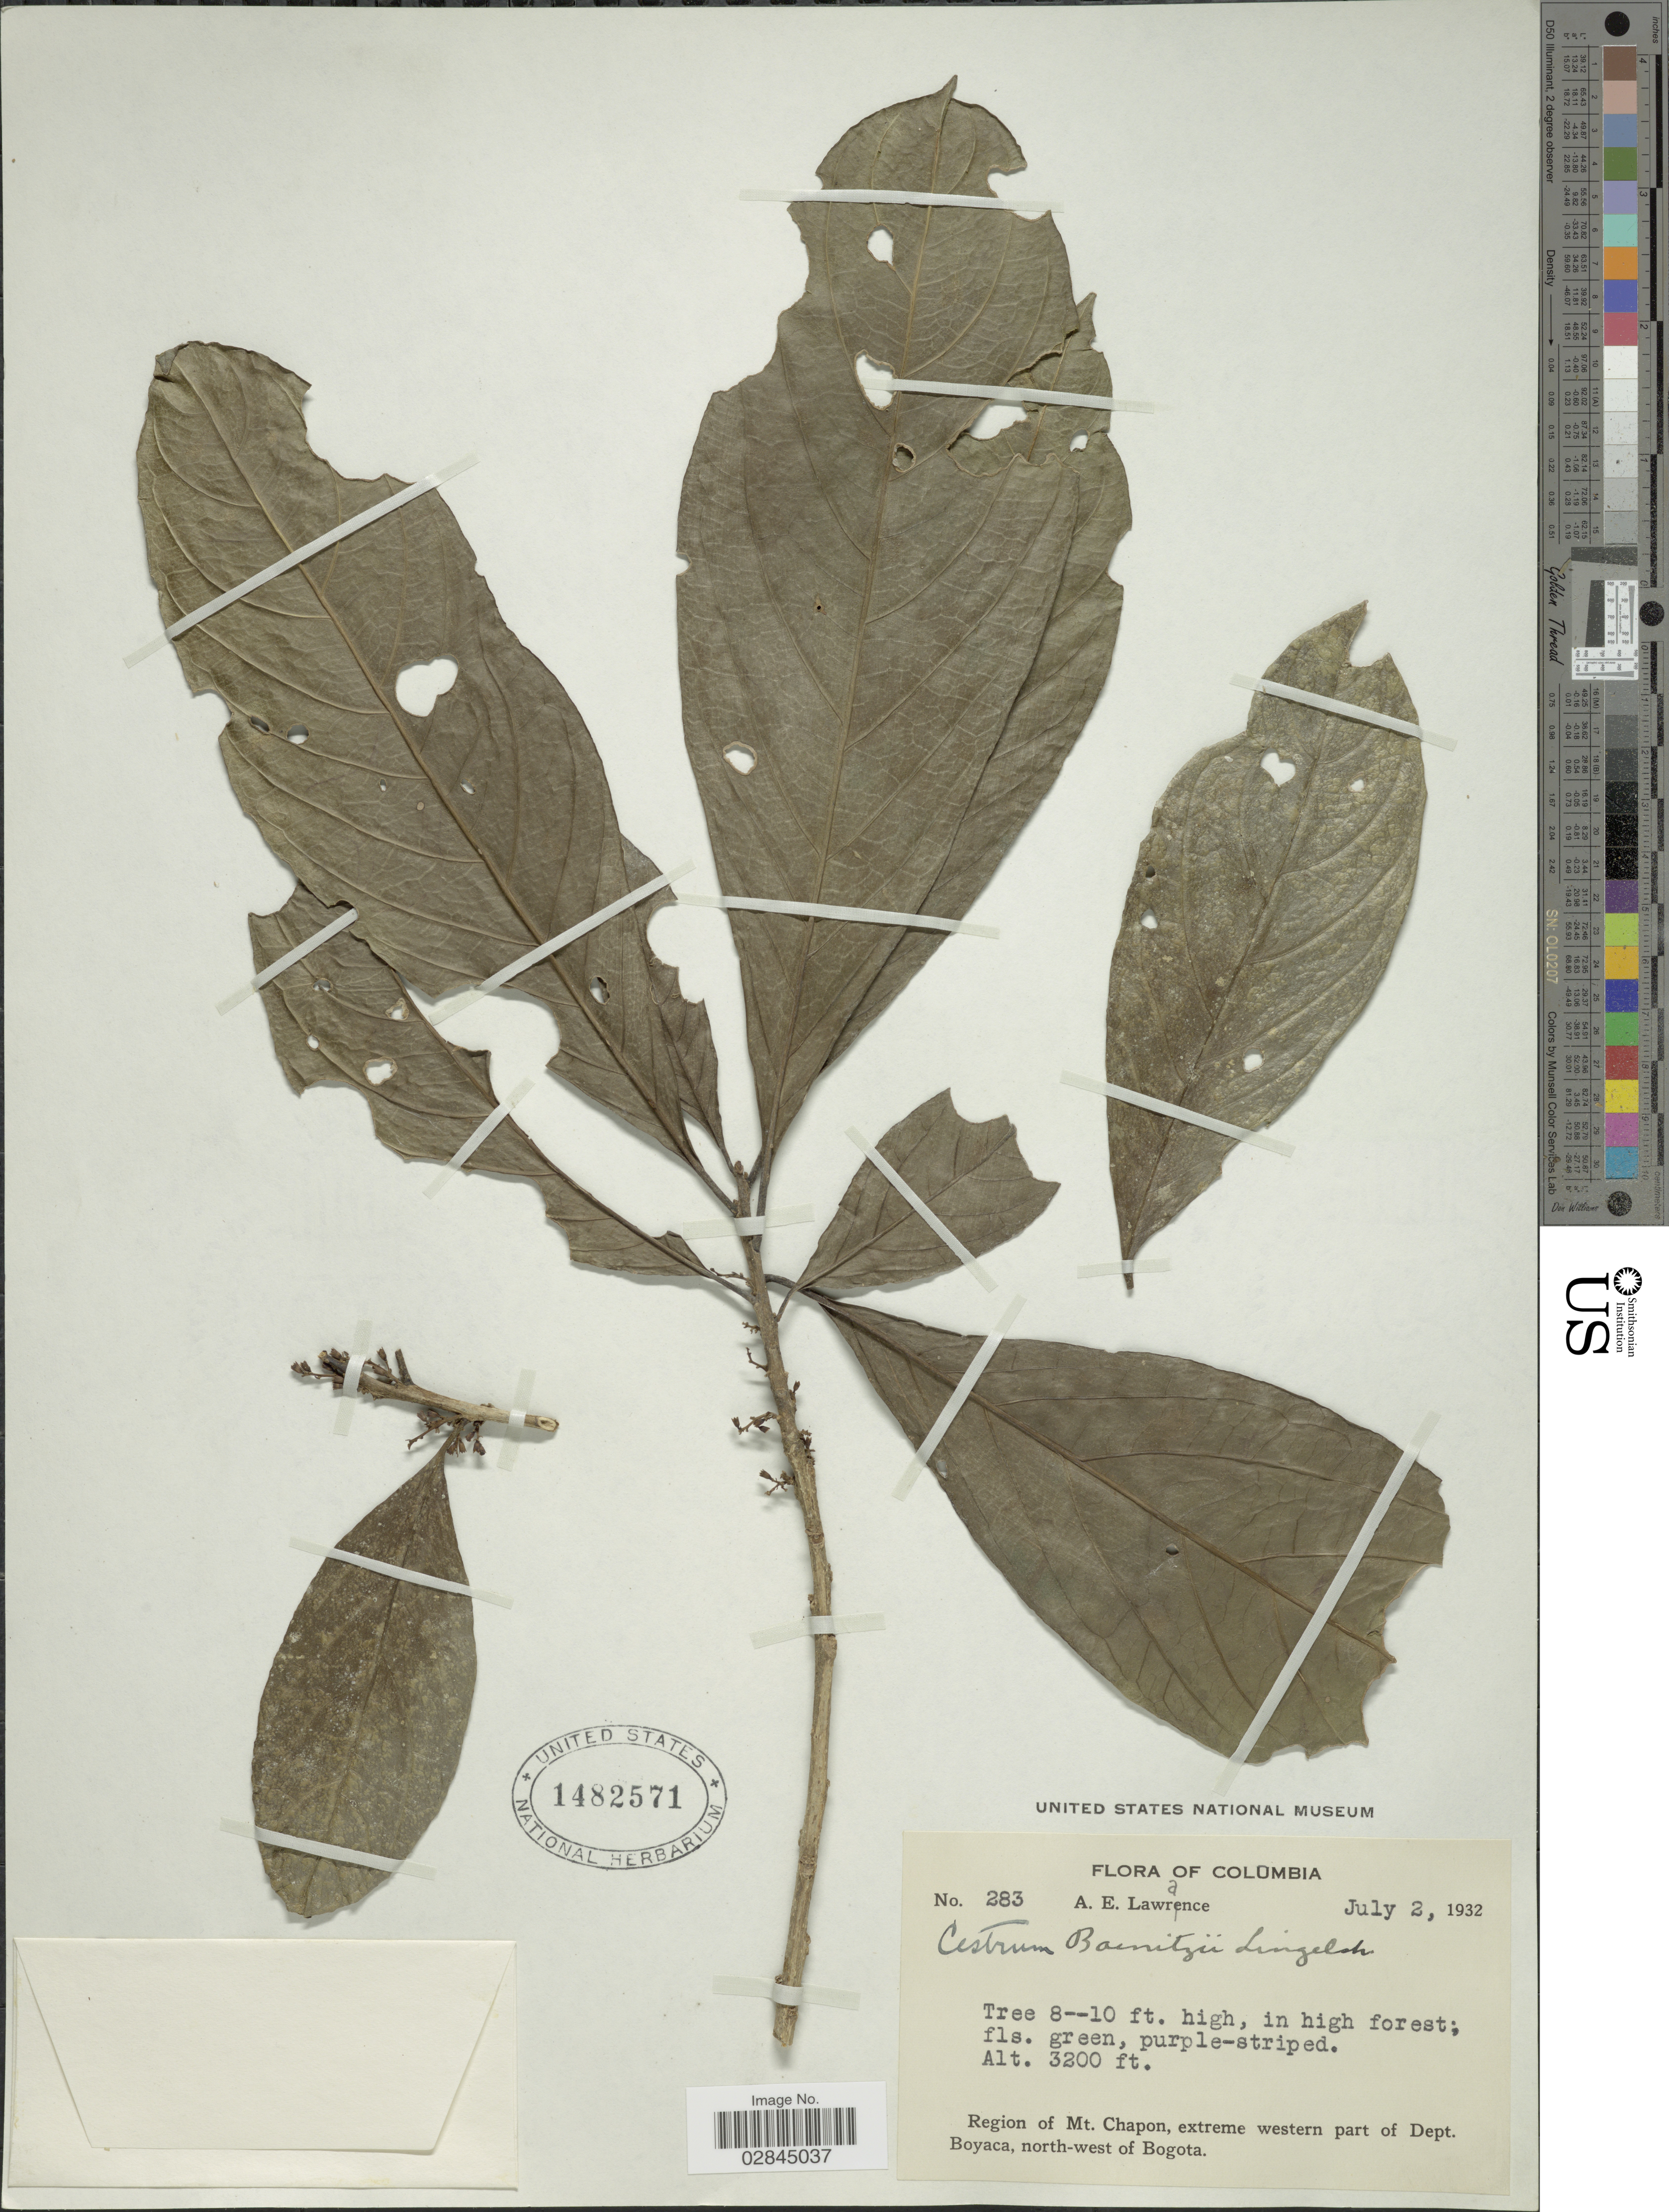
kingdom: Plantae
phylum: Tracheophyta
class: Magnoliopsida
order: Solanales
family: Solanaceae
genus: Cestrum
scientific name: Cestrum schlechtendahlii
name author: G. Don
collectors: A. Lawrance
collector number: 283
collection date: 1932-07-02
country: Colombia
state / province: Boyacá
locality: Region of Mt. Chapon, extreme western part of Dept. Boyaca, north-west of Bogota.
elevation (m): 975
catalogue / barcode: US 1482571